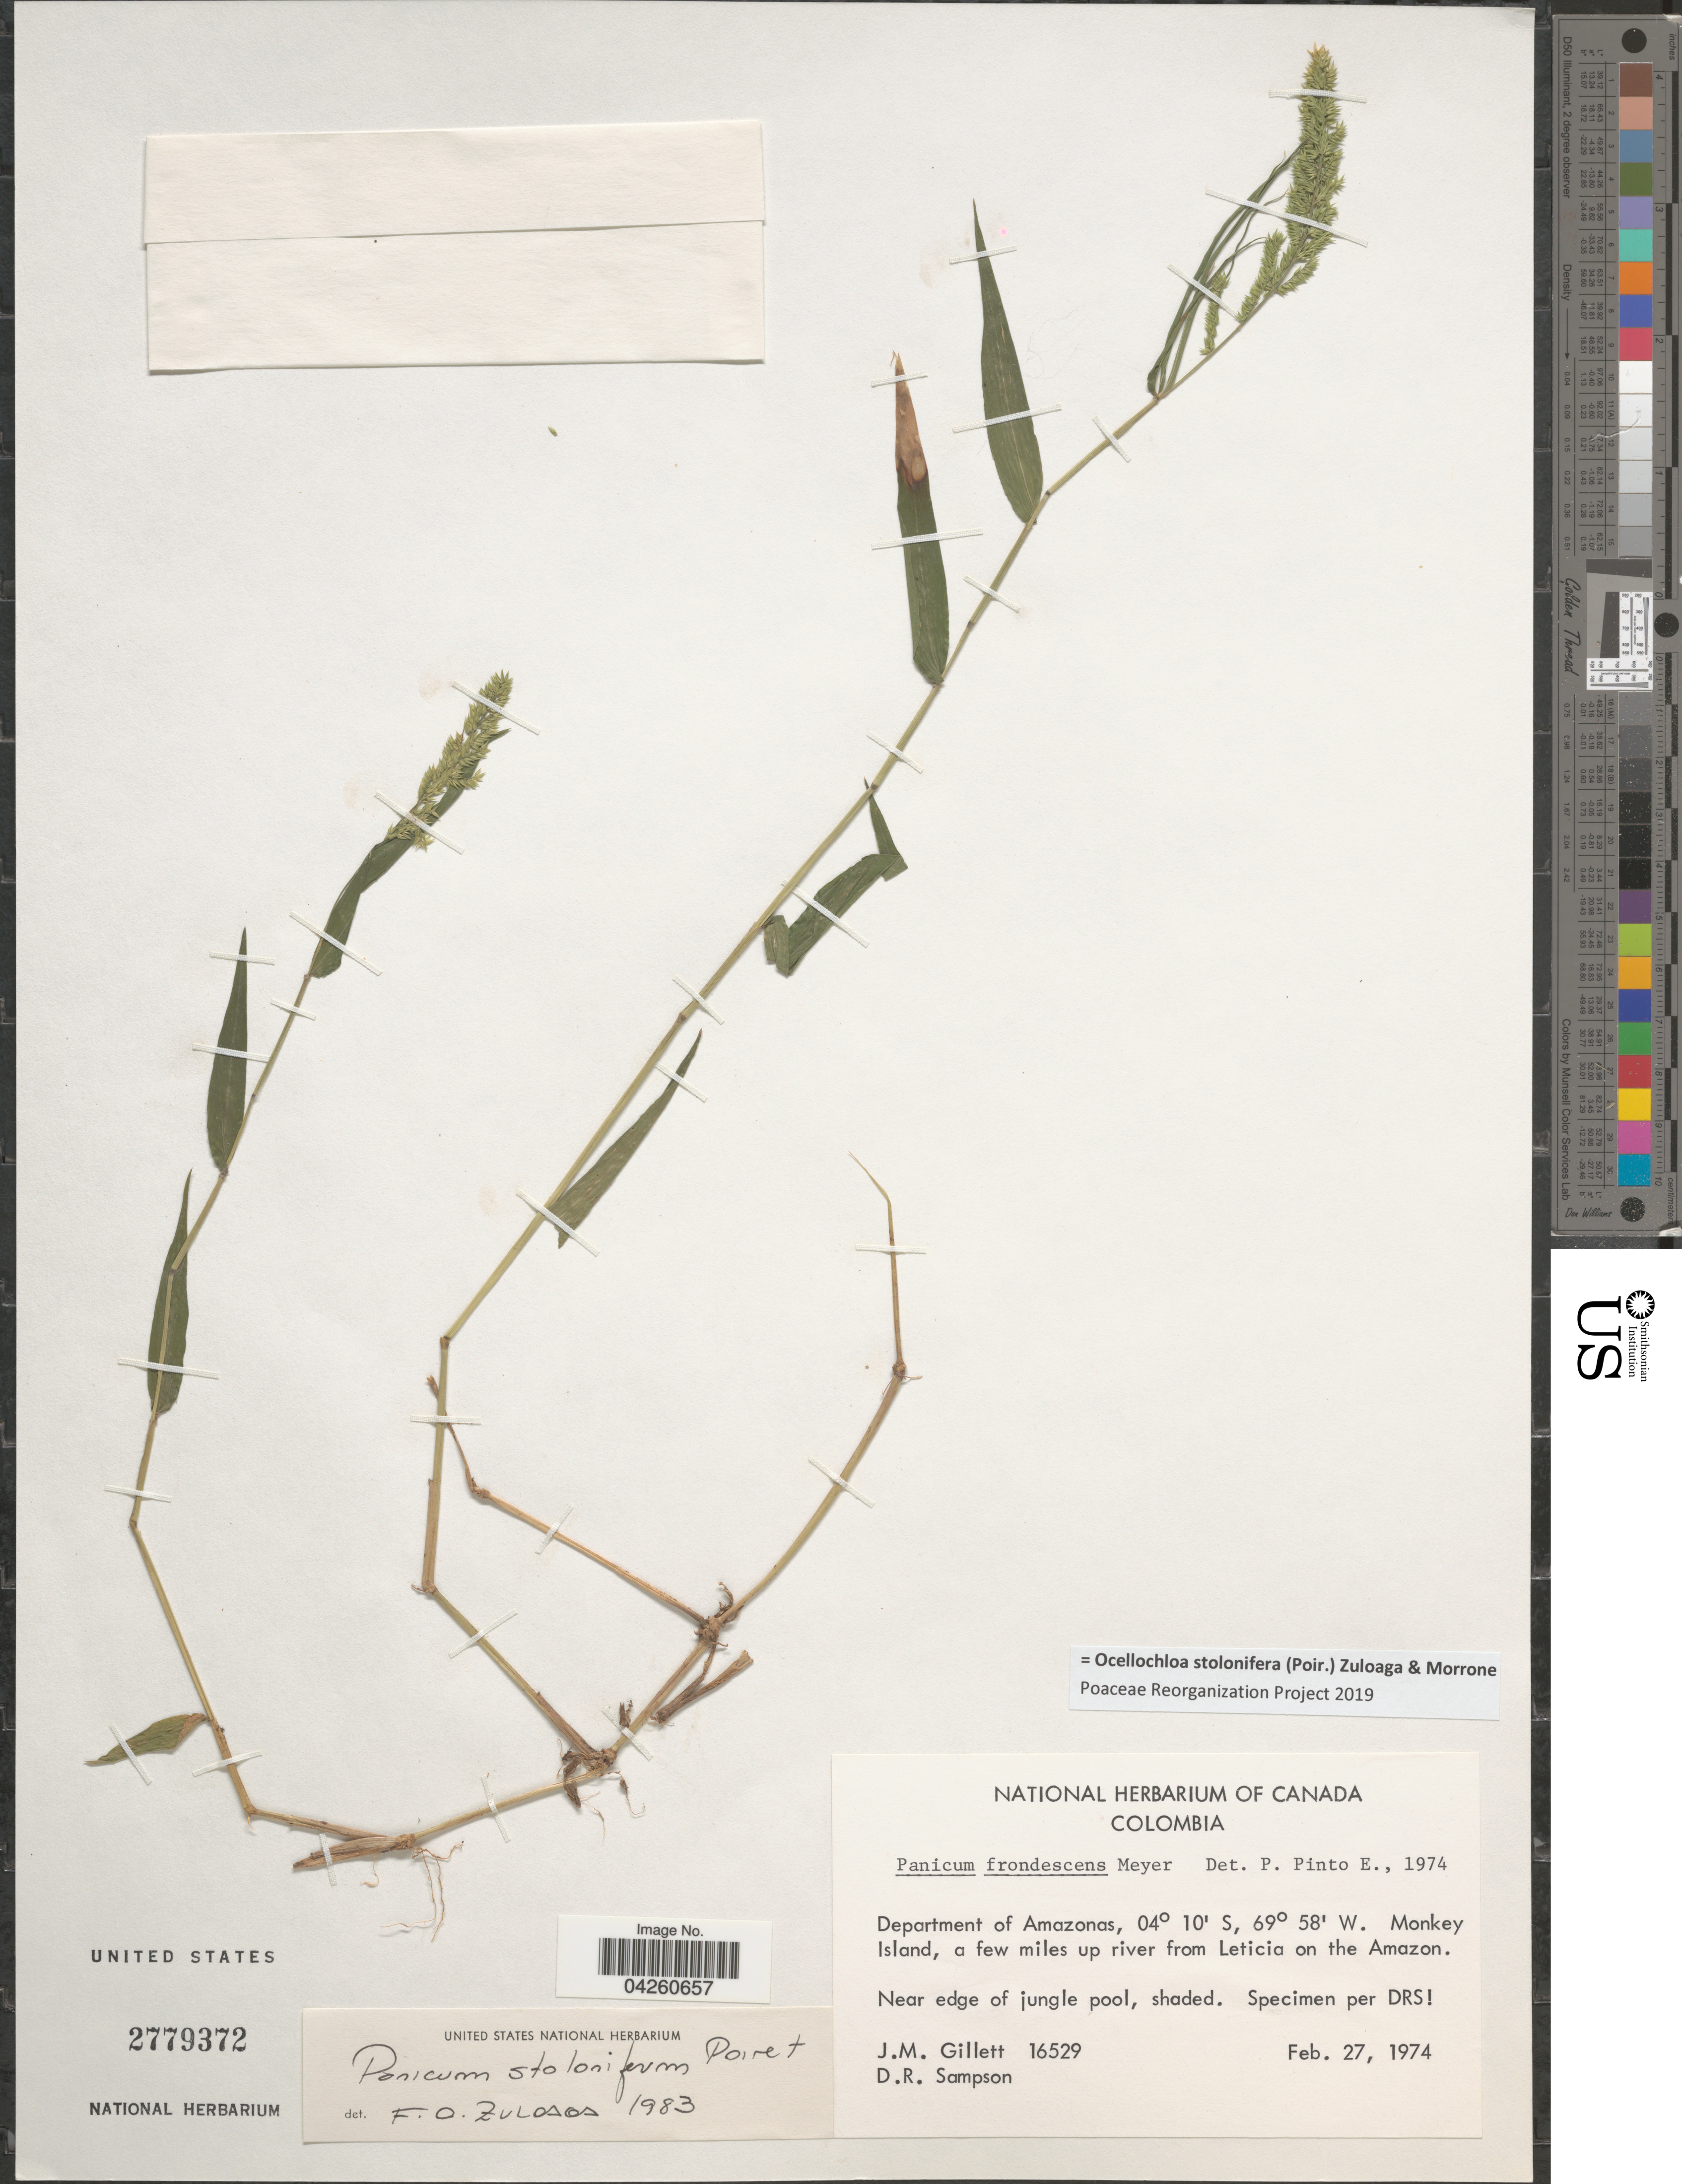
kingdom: Plantae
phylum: Tracheophyta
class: Liliopsida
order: Poales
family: Poaceae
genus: Ocellochloa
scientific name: Ocellochloa stolonifera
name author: (Poir.) Zuloaga & Morrone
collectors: J. M. Gillett & D. Sampson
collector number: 16529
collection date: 1974-02-27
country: Colombia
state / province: Amazônas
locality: Department of Amazonas. Monkey Island, a few miles up river from Leticia on the Amazon. Nead edge of jungle pool, shaded.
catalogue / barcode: US 2779372